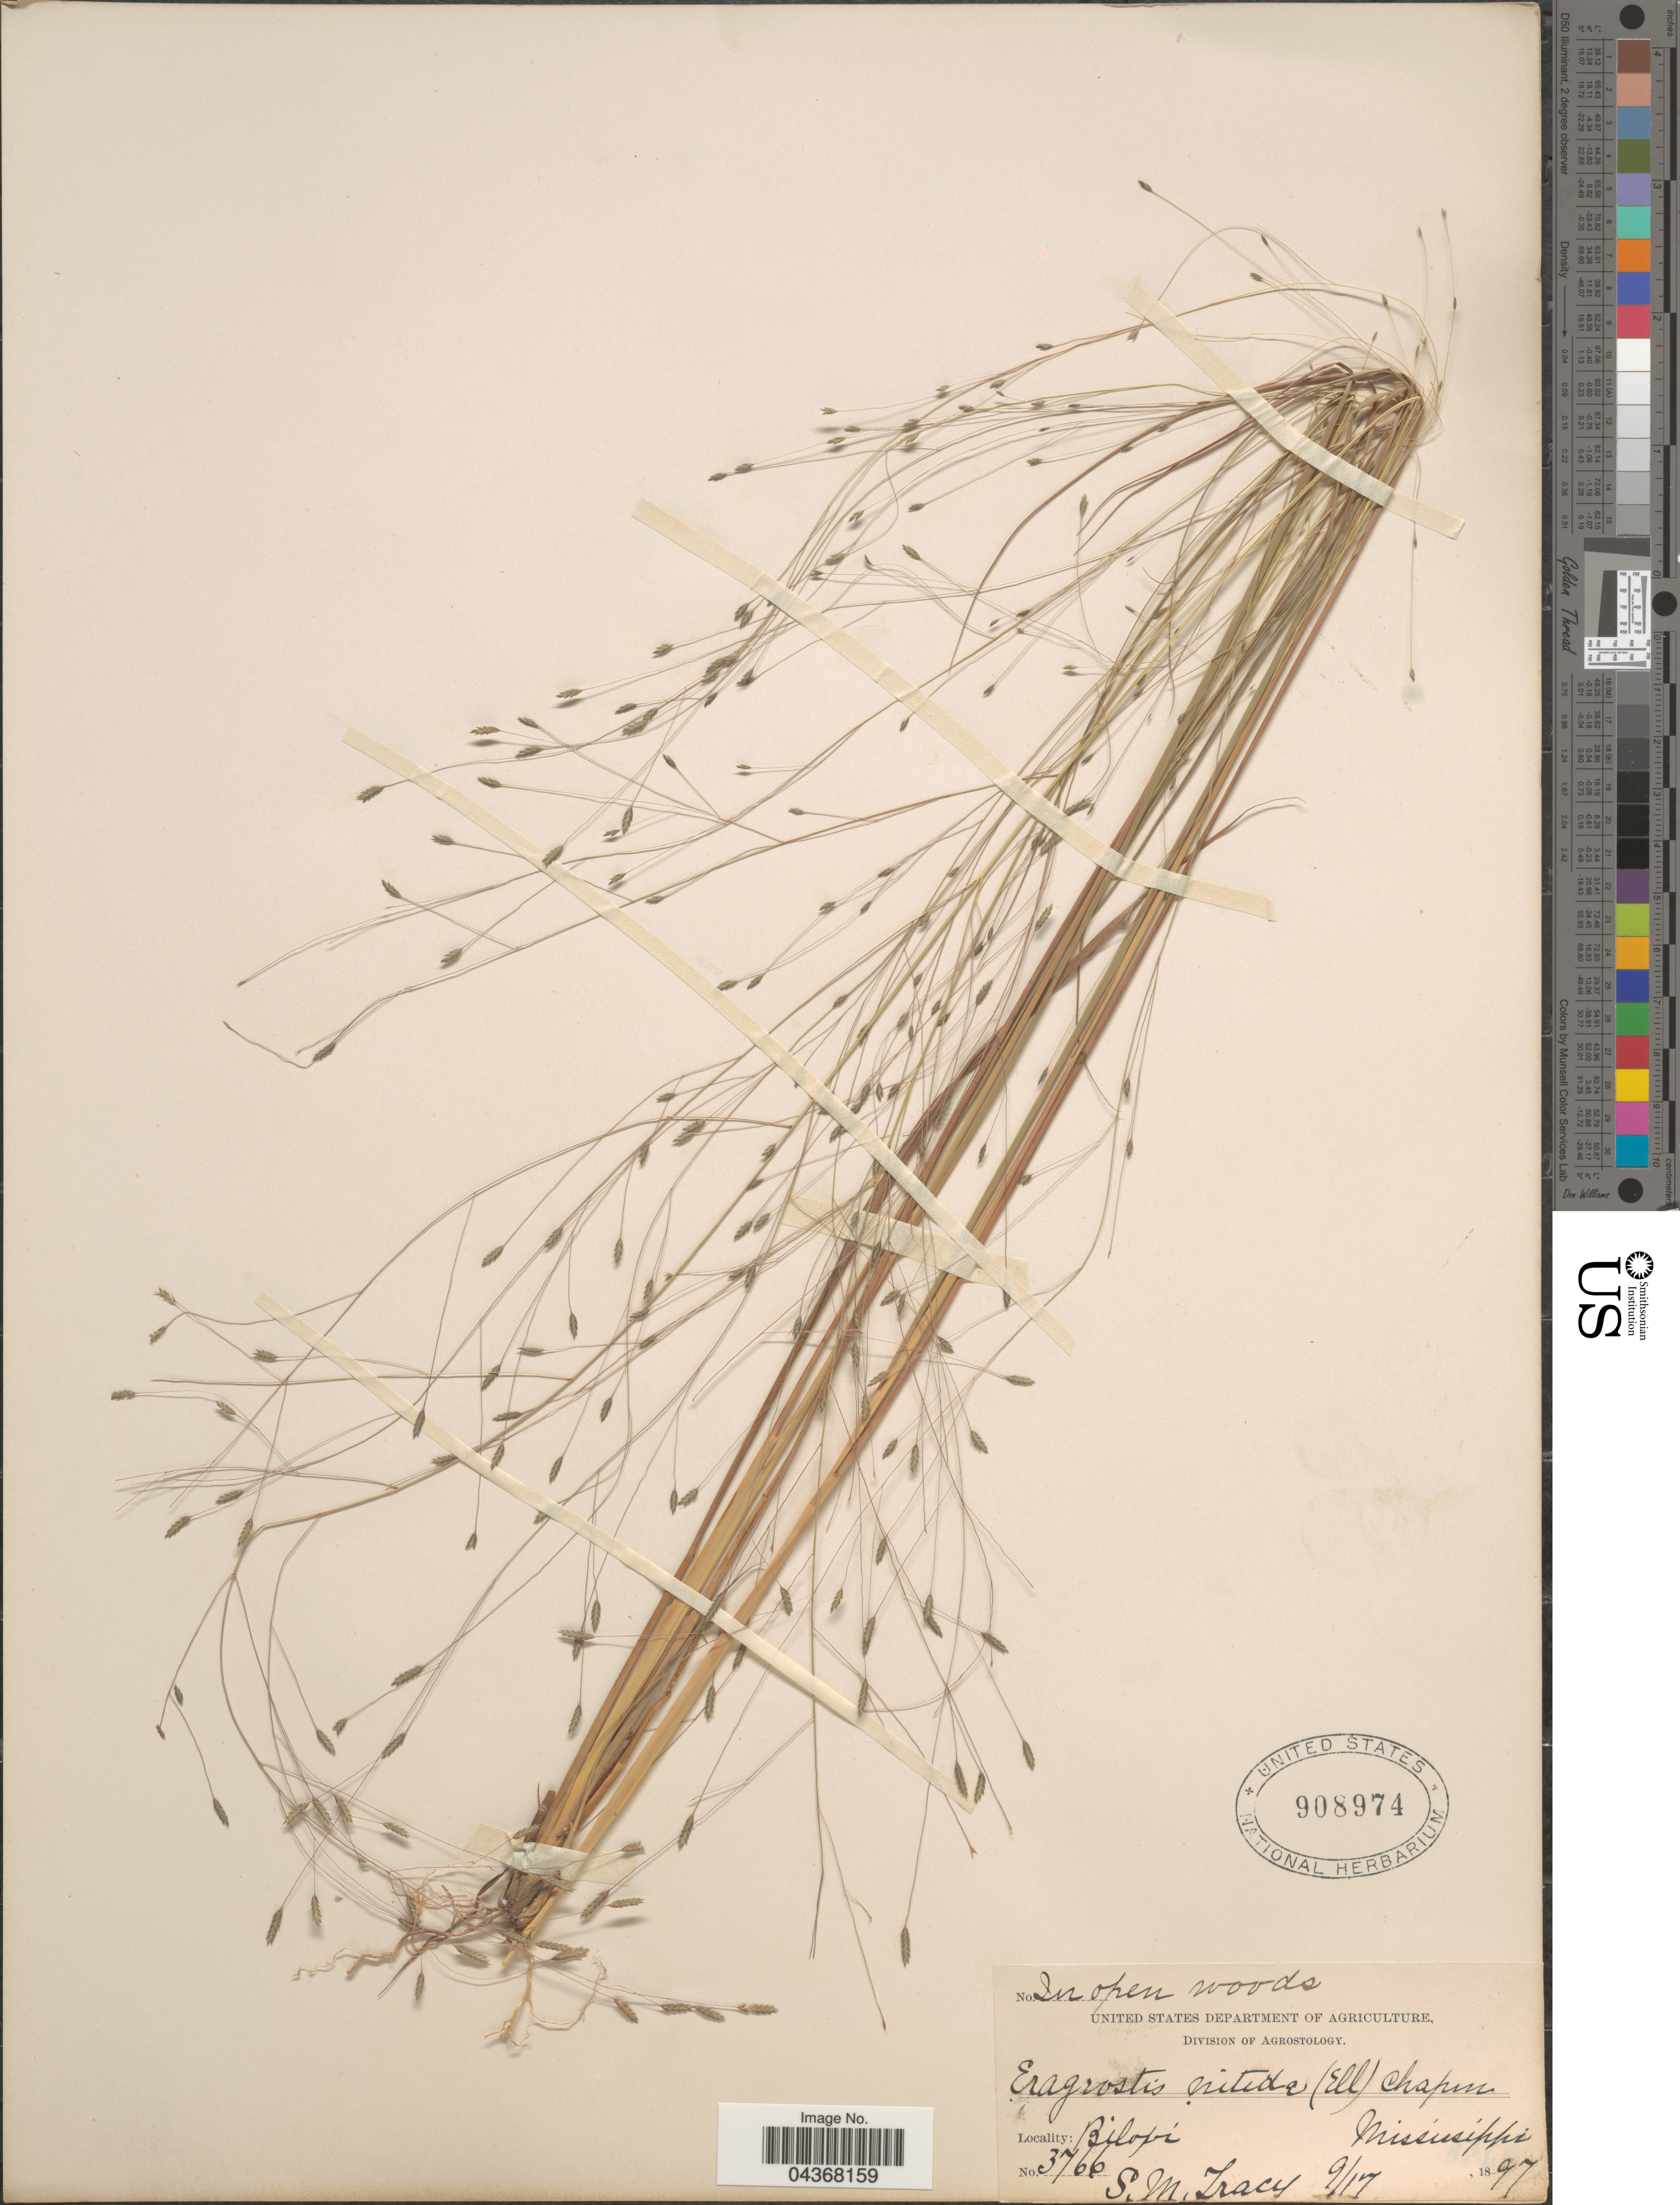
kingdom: Plantae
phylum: Tracheophyta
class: Liliopsida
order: Poales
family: Poaceae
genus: Eragrostis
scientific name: Eragrostis elliottii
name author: S. Watson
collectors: S. M. Tracy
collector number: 3766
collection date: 1897-09-17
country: United States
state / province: Mississippi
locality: Biloxi.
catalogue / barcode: US 908974